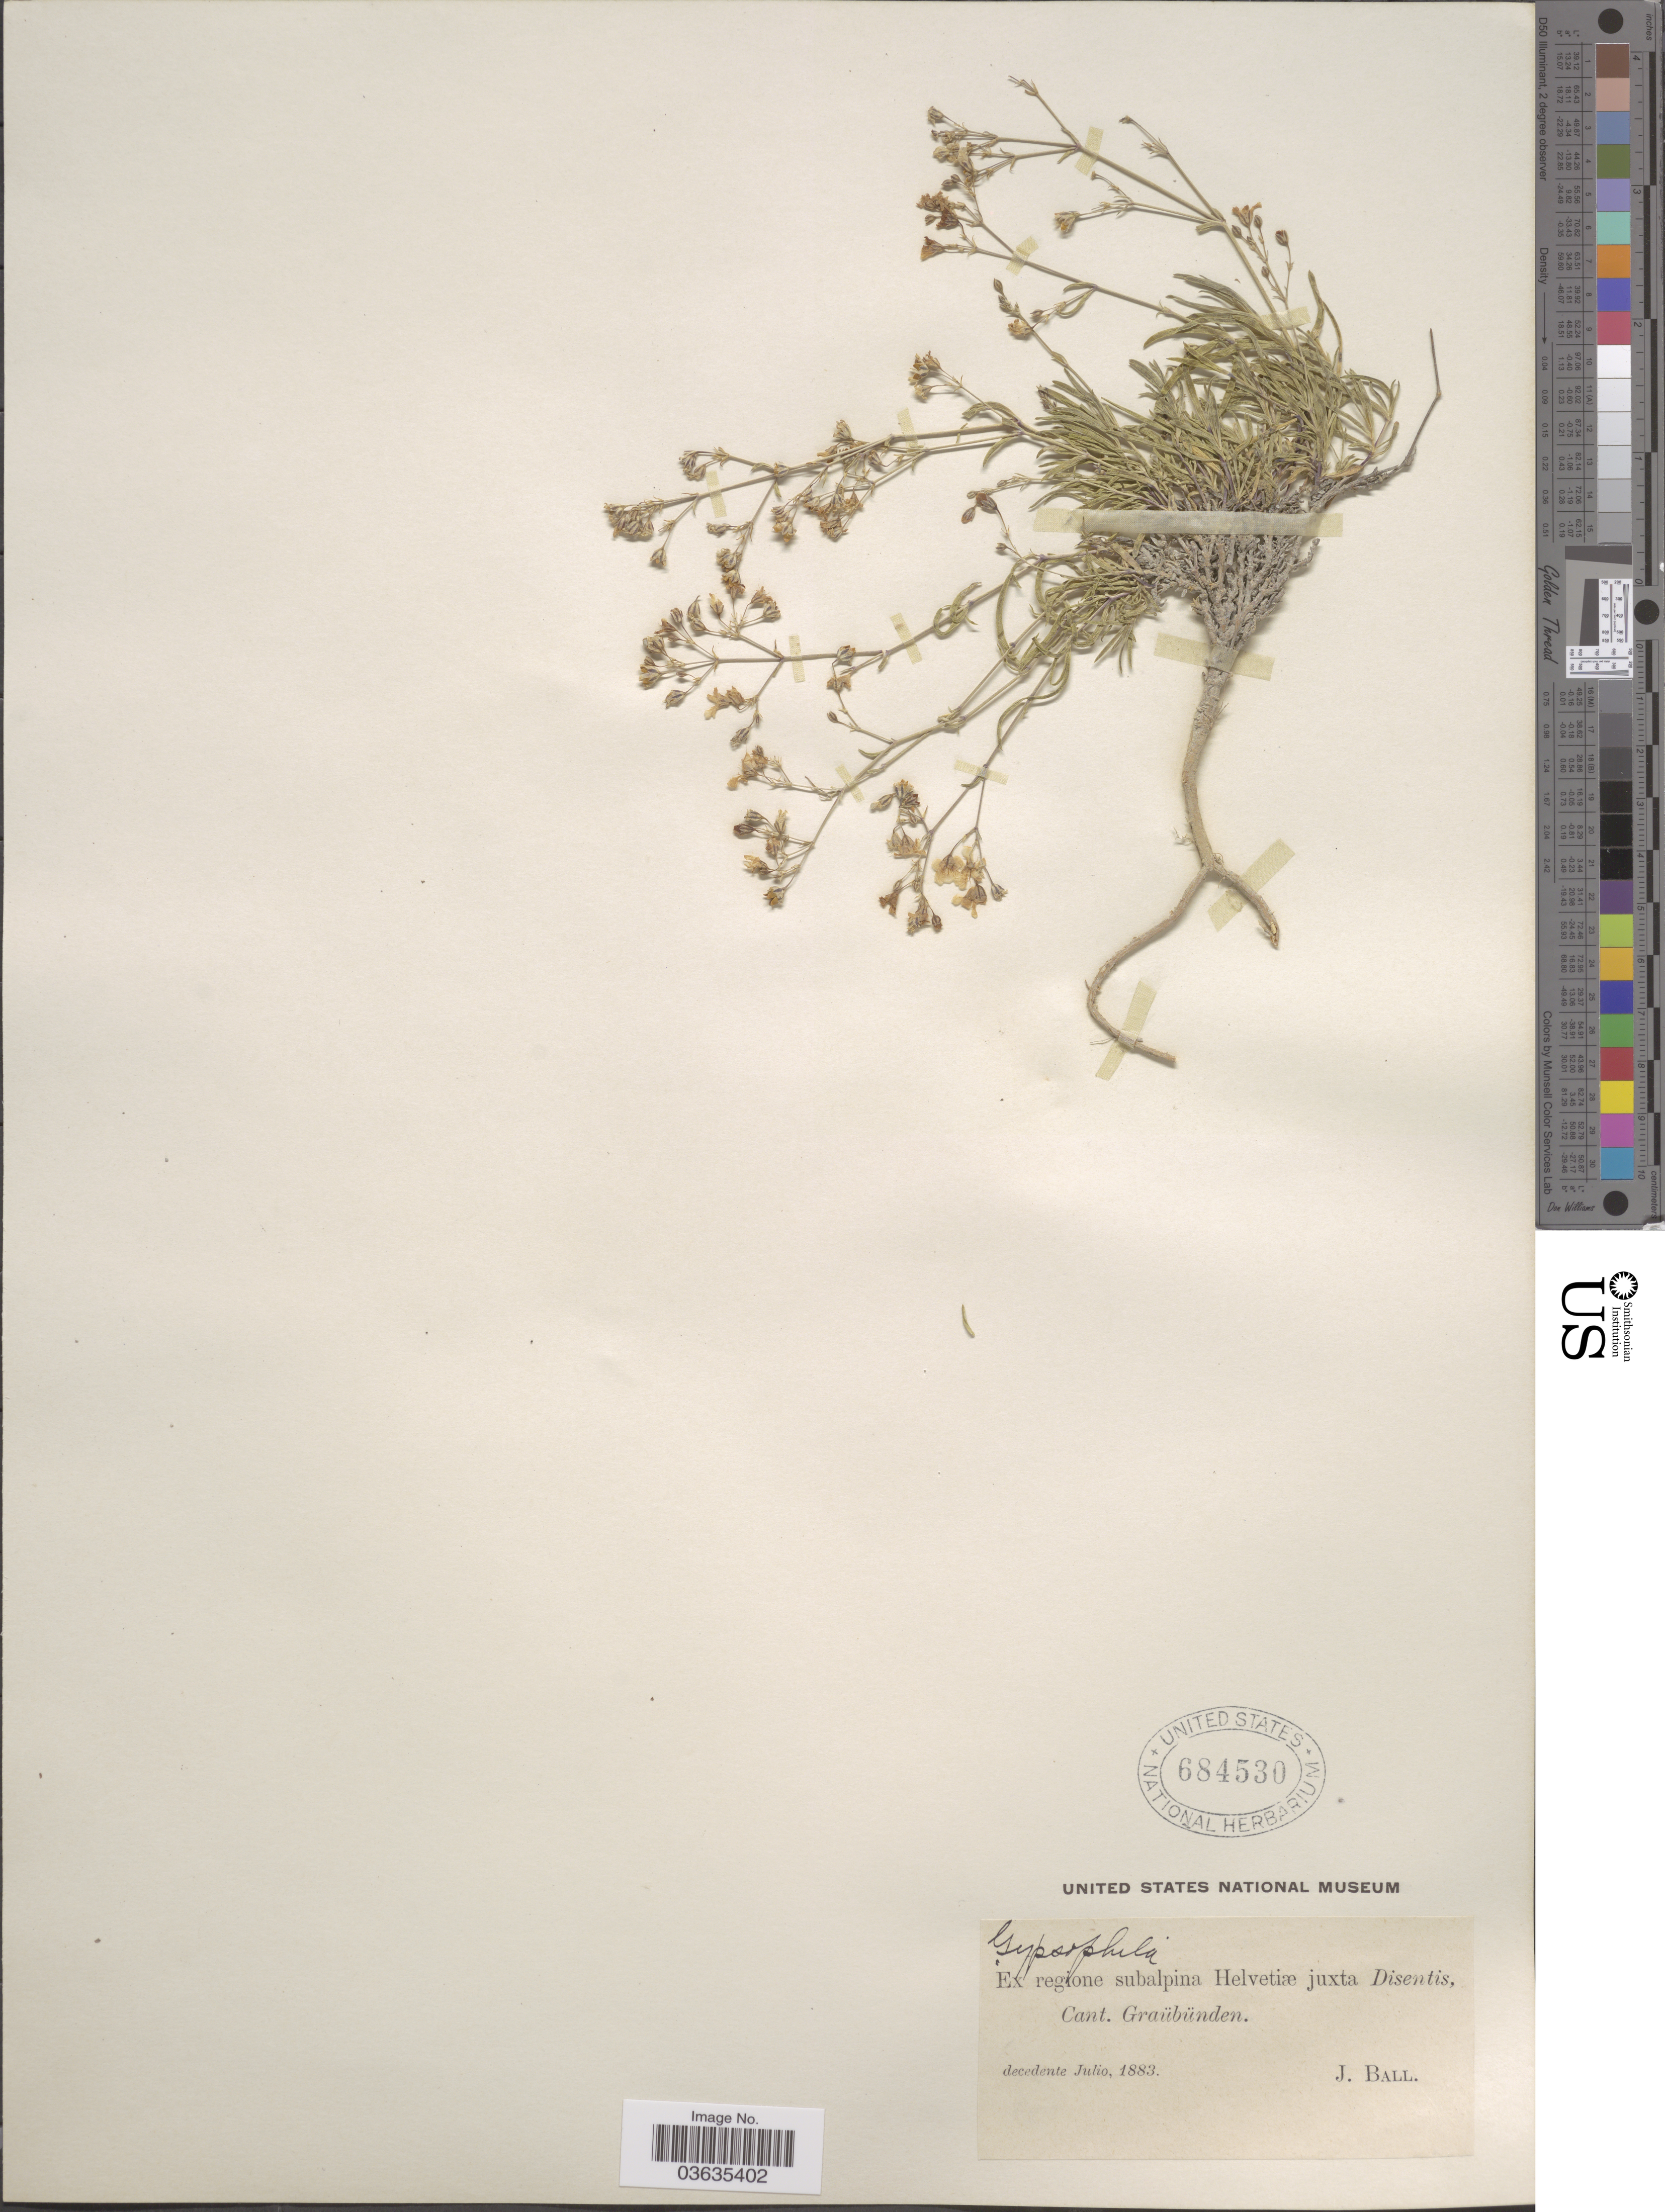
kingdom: Plantae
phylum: Tracheophyta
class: Magnoliopsida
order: Caryophyllales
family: Caryophyllaceae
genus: Gypsophila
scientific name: Gypsophila sp.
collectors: J. Ball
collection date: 1883-07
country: Switzerland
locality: Ex regione subalpina Helvetiæ juxta Disentis, Cant. Graübünden.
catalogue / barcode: US 684530